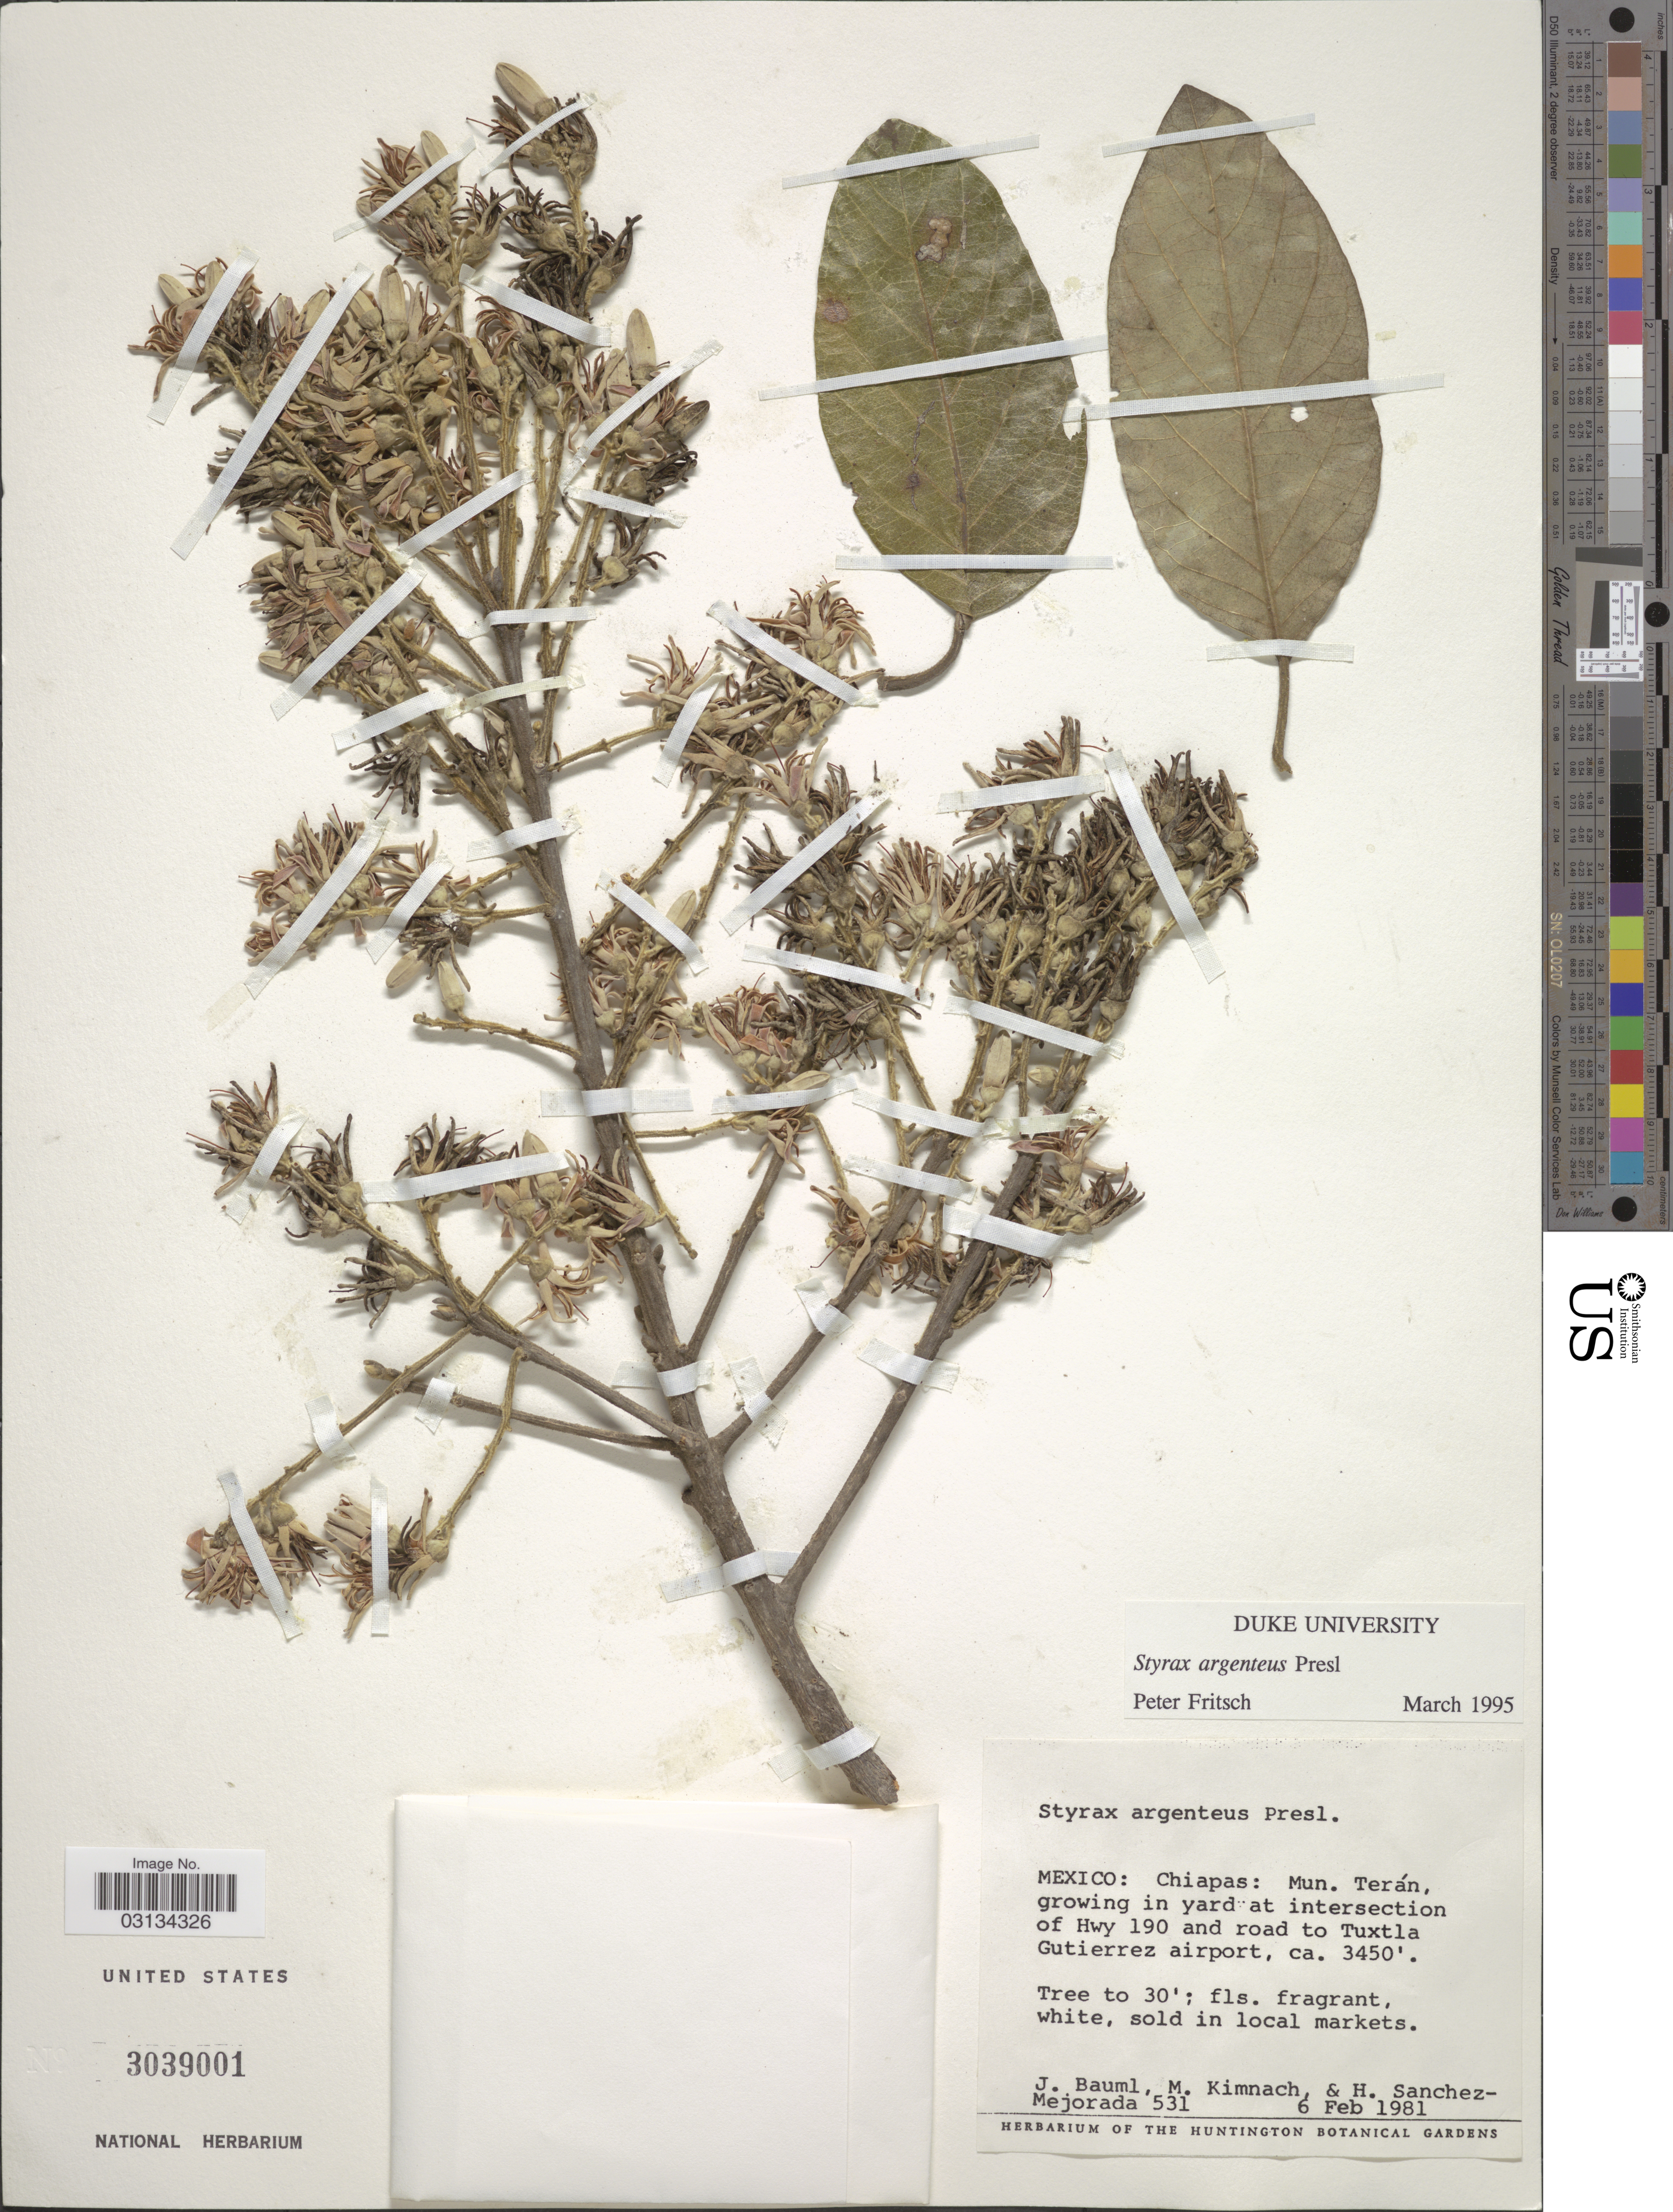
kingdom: Plantae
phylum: Tracheophyta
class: Magnoliopsida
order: Ericales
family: Styracaceae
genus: Styrax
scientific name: Styrax argenteus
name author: C. Presl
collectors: J. Bauml, M. W. Kimnach & H. Sánchez-Mejorada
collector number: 531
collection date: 1981-02-06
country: Mexico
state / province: Chiapas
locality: Mun. Terán, growing in yard at intersection of Hwy 190 and road to Tuxtla Gutierrez airport.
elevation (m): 1052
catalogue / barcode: US 3039001